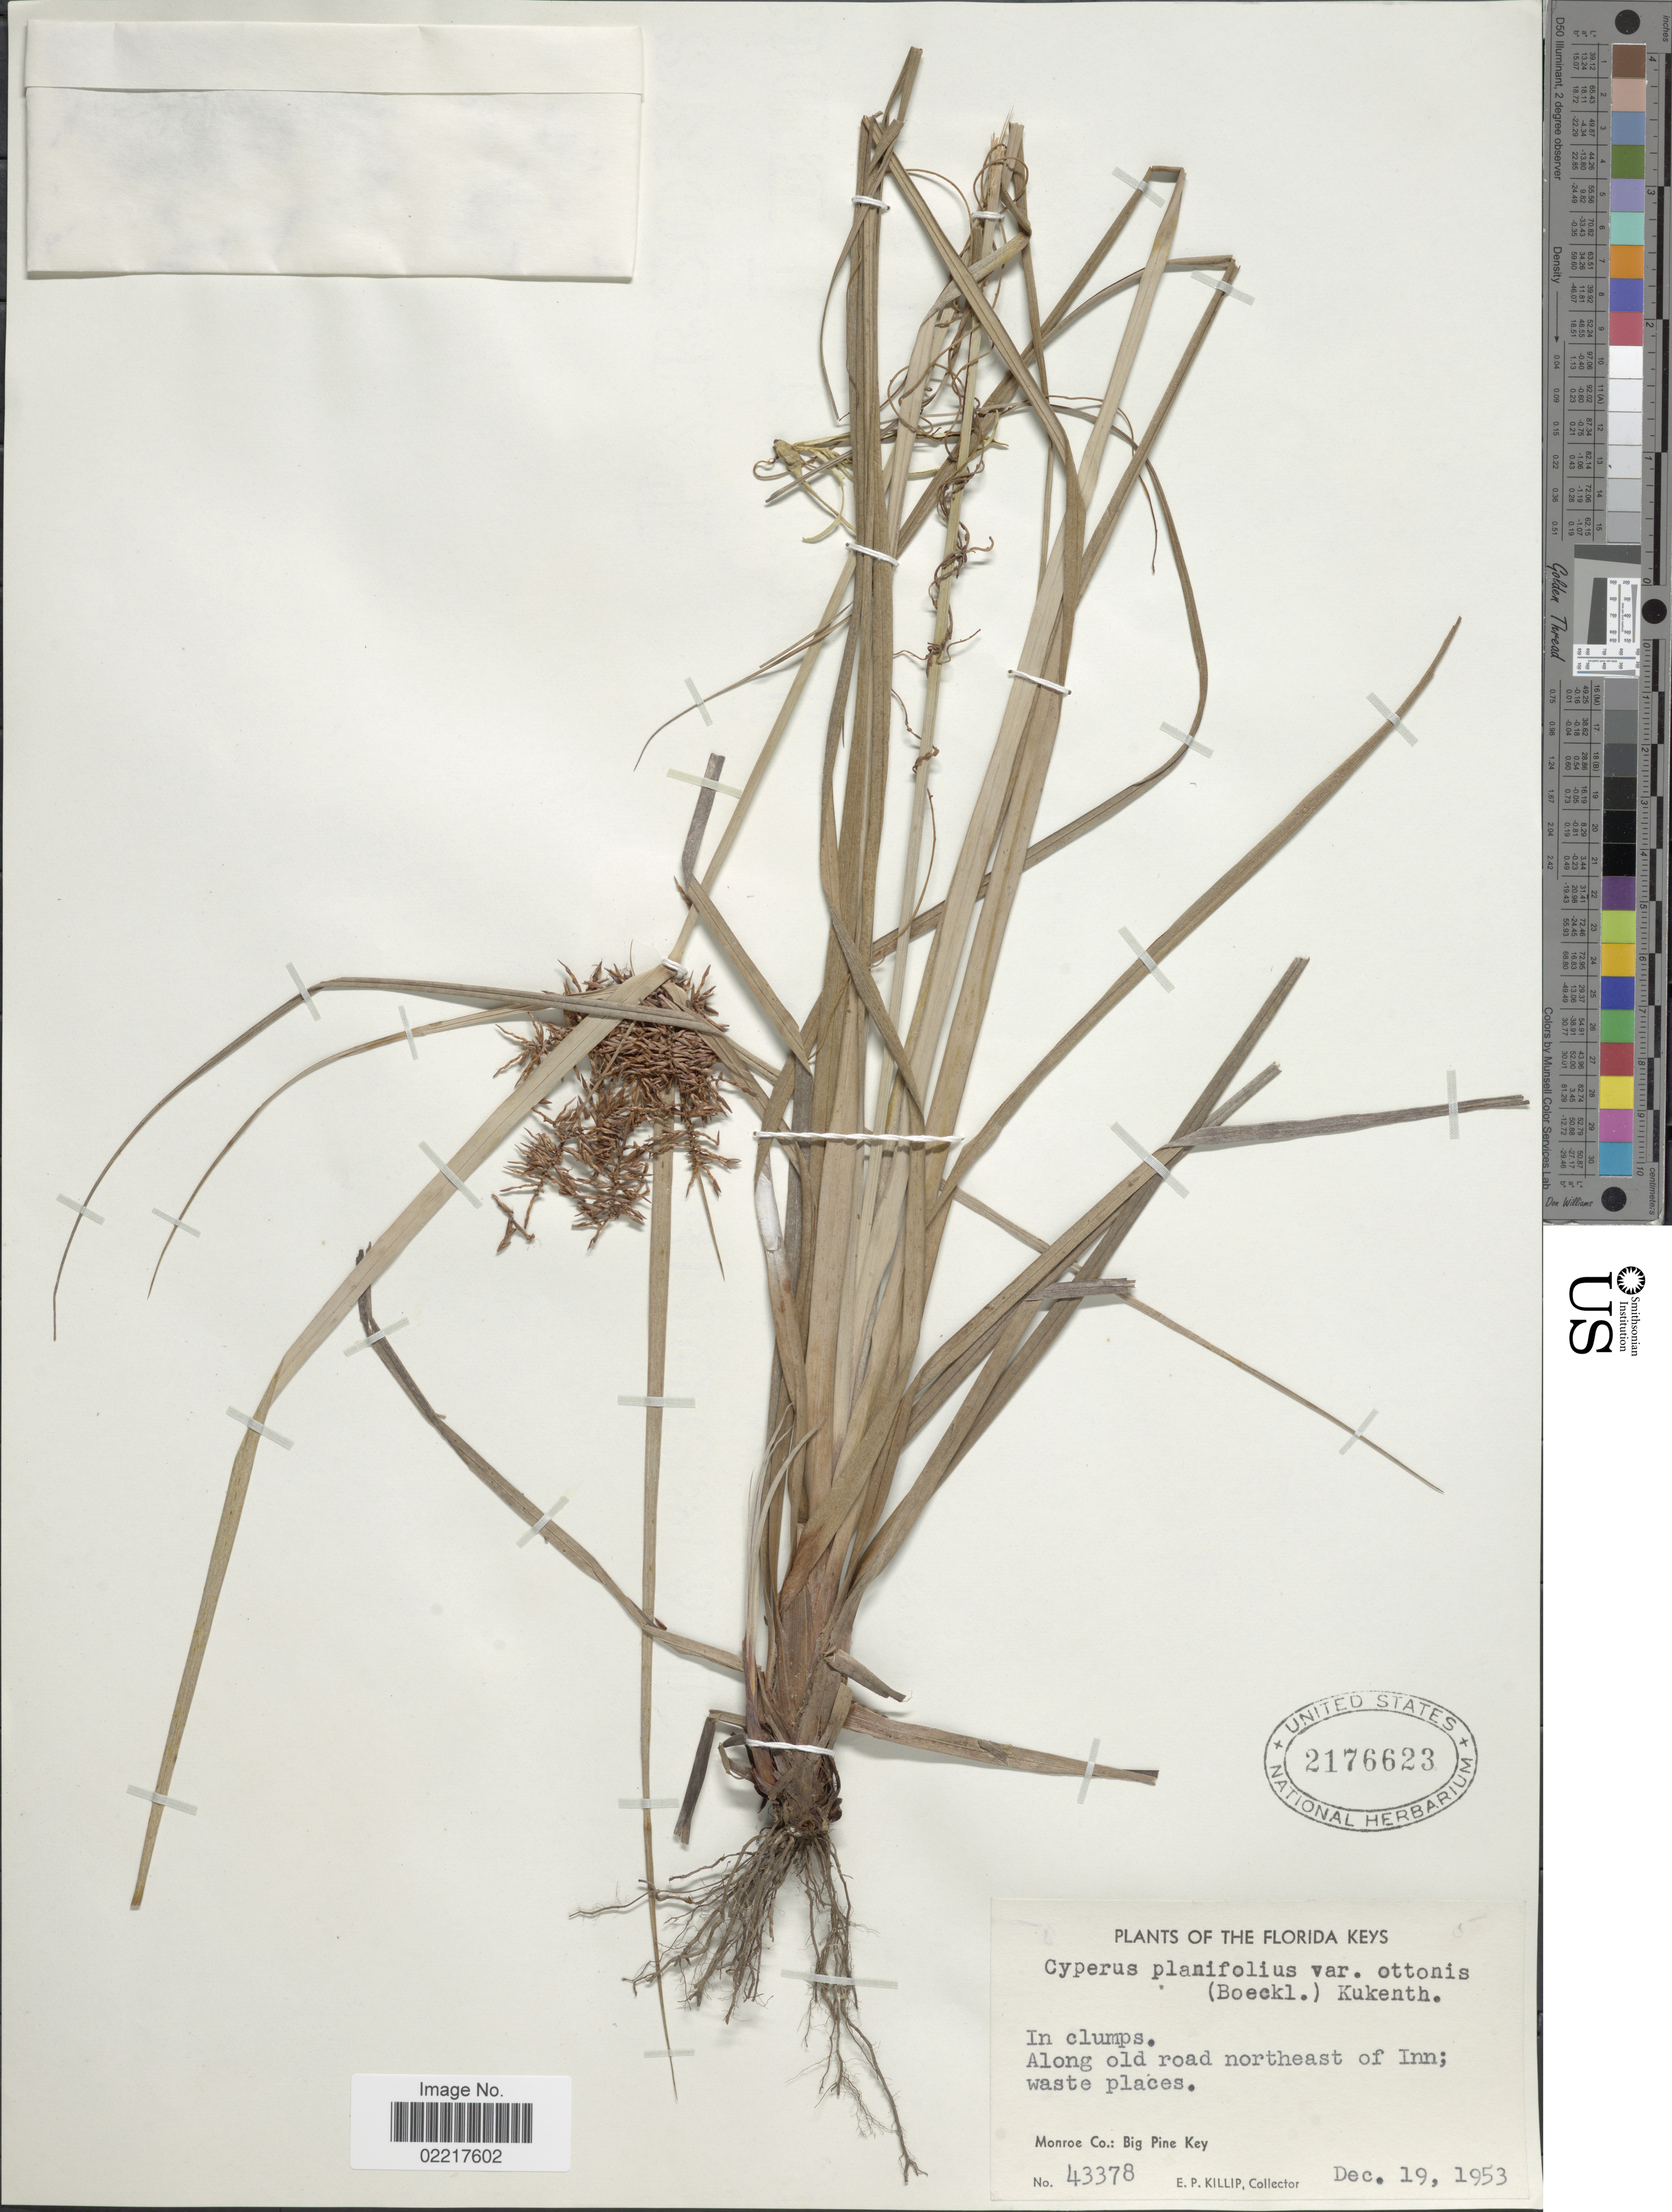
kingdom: Plantae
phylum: Tracheophyta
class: Liliopsida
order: Poales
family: Cyperaceae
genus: Cyperus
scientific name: Cyperus planifolius var. ottonis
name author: (Boeckeler) Kük.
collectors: E. P. Killip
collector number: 43378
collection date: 1953-12-19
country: United States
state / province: Florida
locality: The Florida Keys, In clumps, Along old road northeast of Inn; waste places, Monroe Co: Big Pine Key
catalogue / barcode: US 2176623